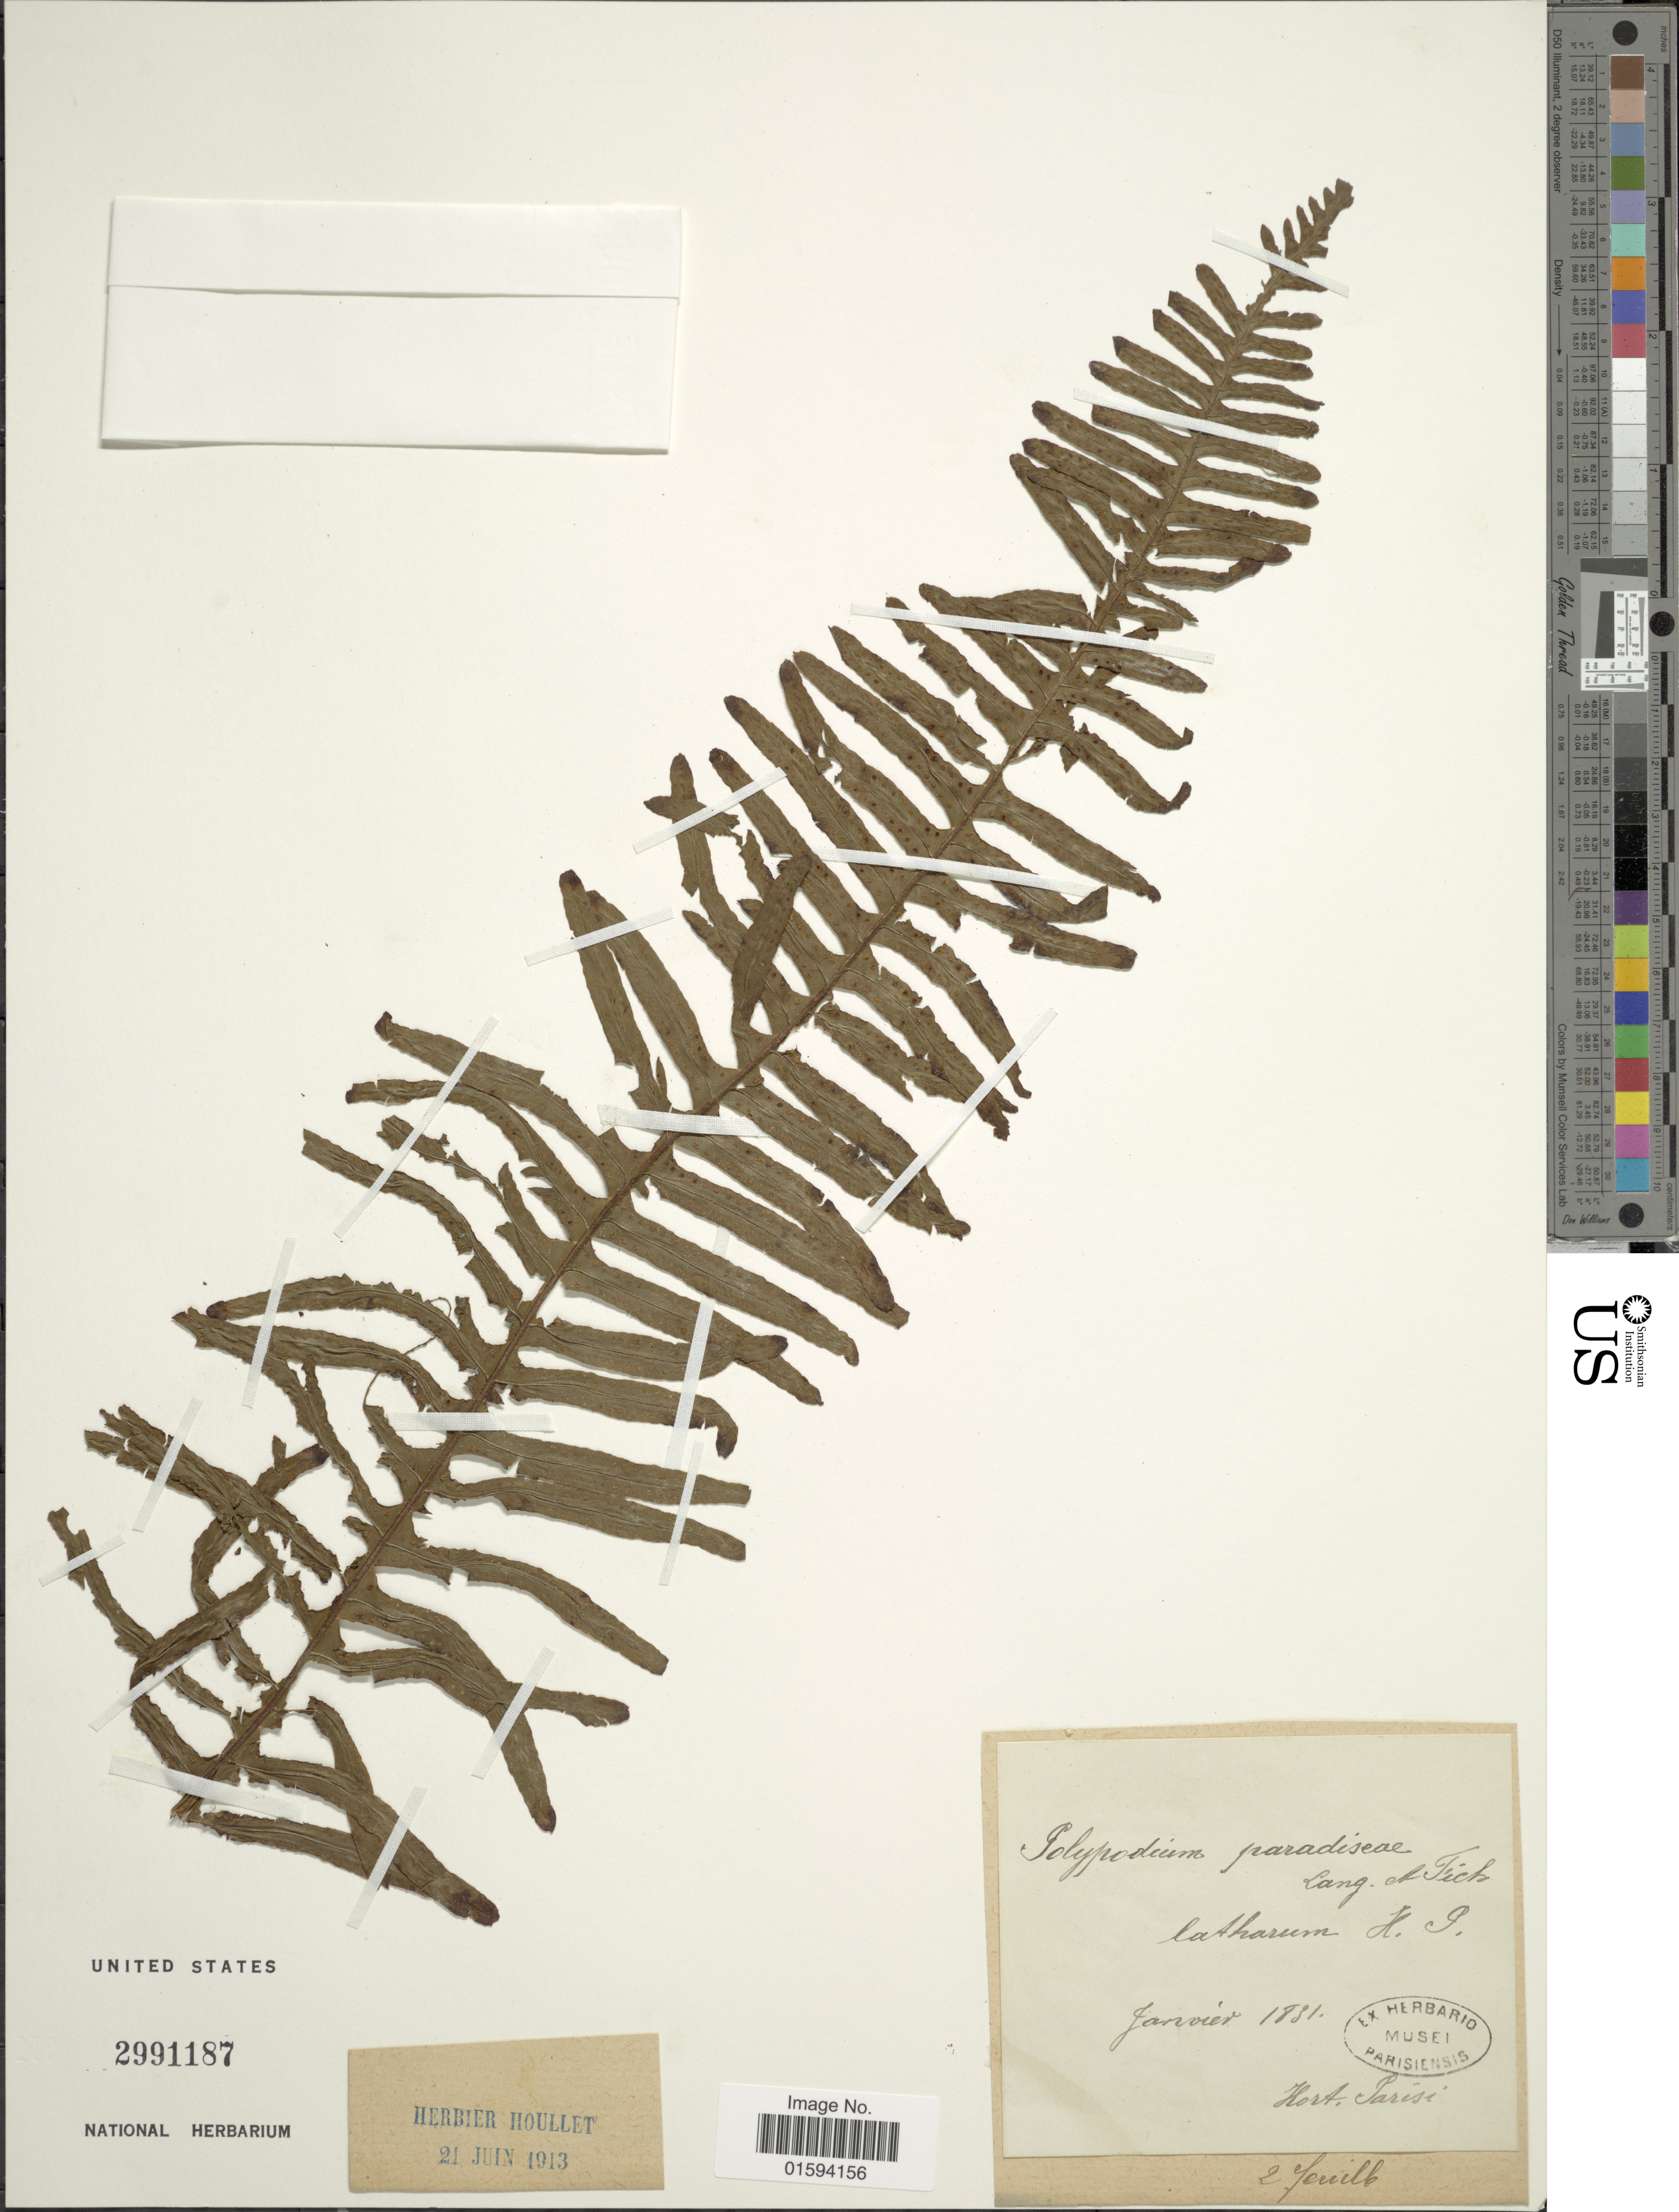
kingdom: Plantae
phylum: Tracheophyta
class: Polypodiopsida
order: Polypodiales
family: Polypodiaceae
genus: Polypodium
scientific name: Polypodium paradiseae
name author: Langsd. & Fisch.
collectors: ex Mus. Paris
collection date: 1831-01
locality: Hort. Parisi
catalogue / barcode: US 2991187